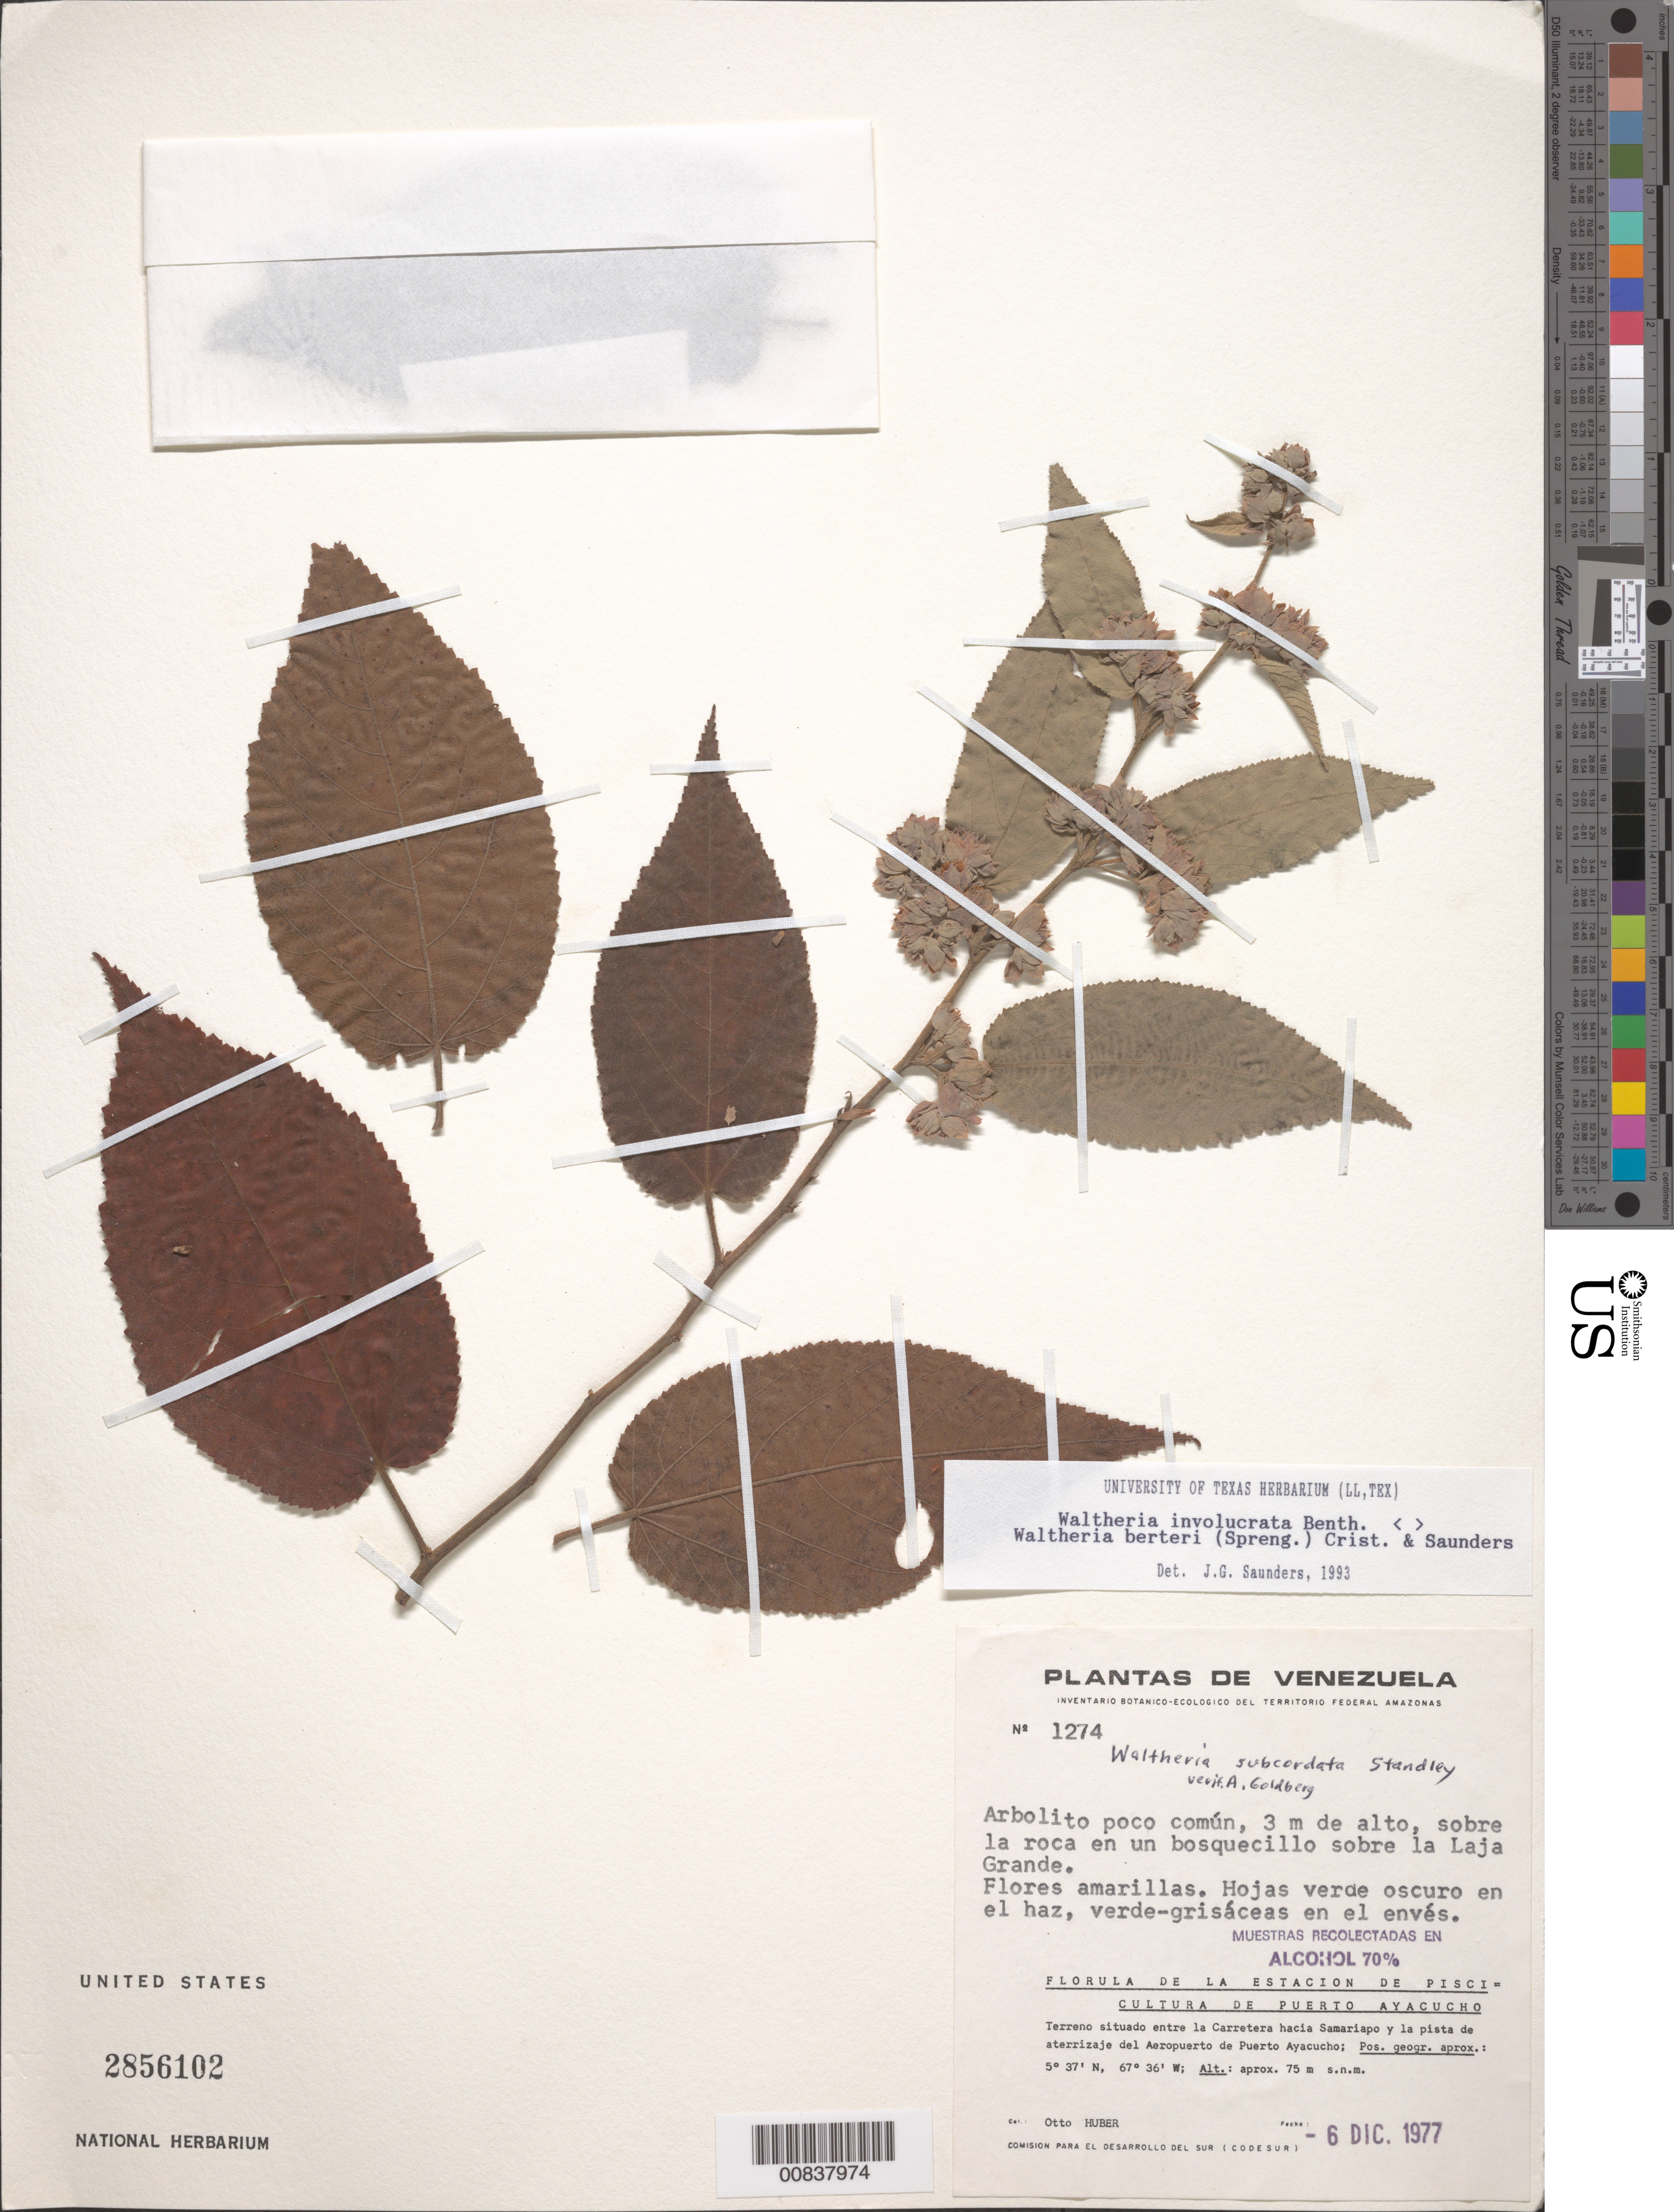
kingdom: Plantae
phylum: Tracheophyta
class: Magnoliopsida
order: Malvales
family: Malvaceae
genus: Waltheria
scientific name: Waltheria involucrata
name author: Benth.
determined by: Saunders, J. G.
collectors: O. Huber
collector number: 1274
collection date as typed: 6-Dec-77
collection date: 1977-12-06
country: Venezuela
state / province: Amazonas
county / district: Atures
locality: Puerto Ayacucho, carretera hacia Samariapo y la pista de aterrizaje del Aeropuerto de Puerto Ayacucho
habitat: Sobre la roca en un bosquecillo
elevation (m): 75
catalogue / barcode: US 2856102